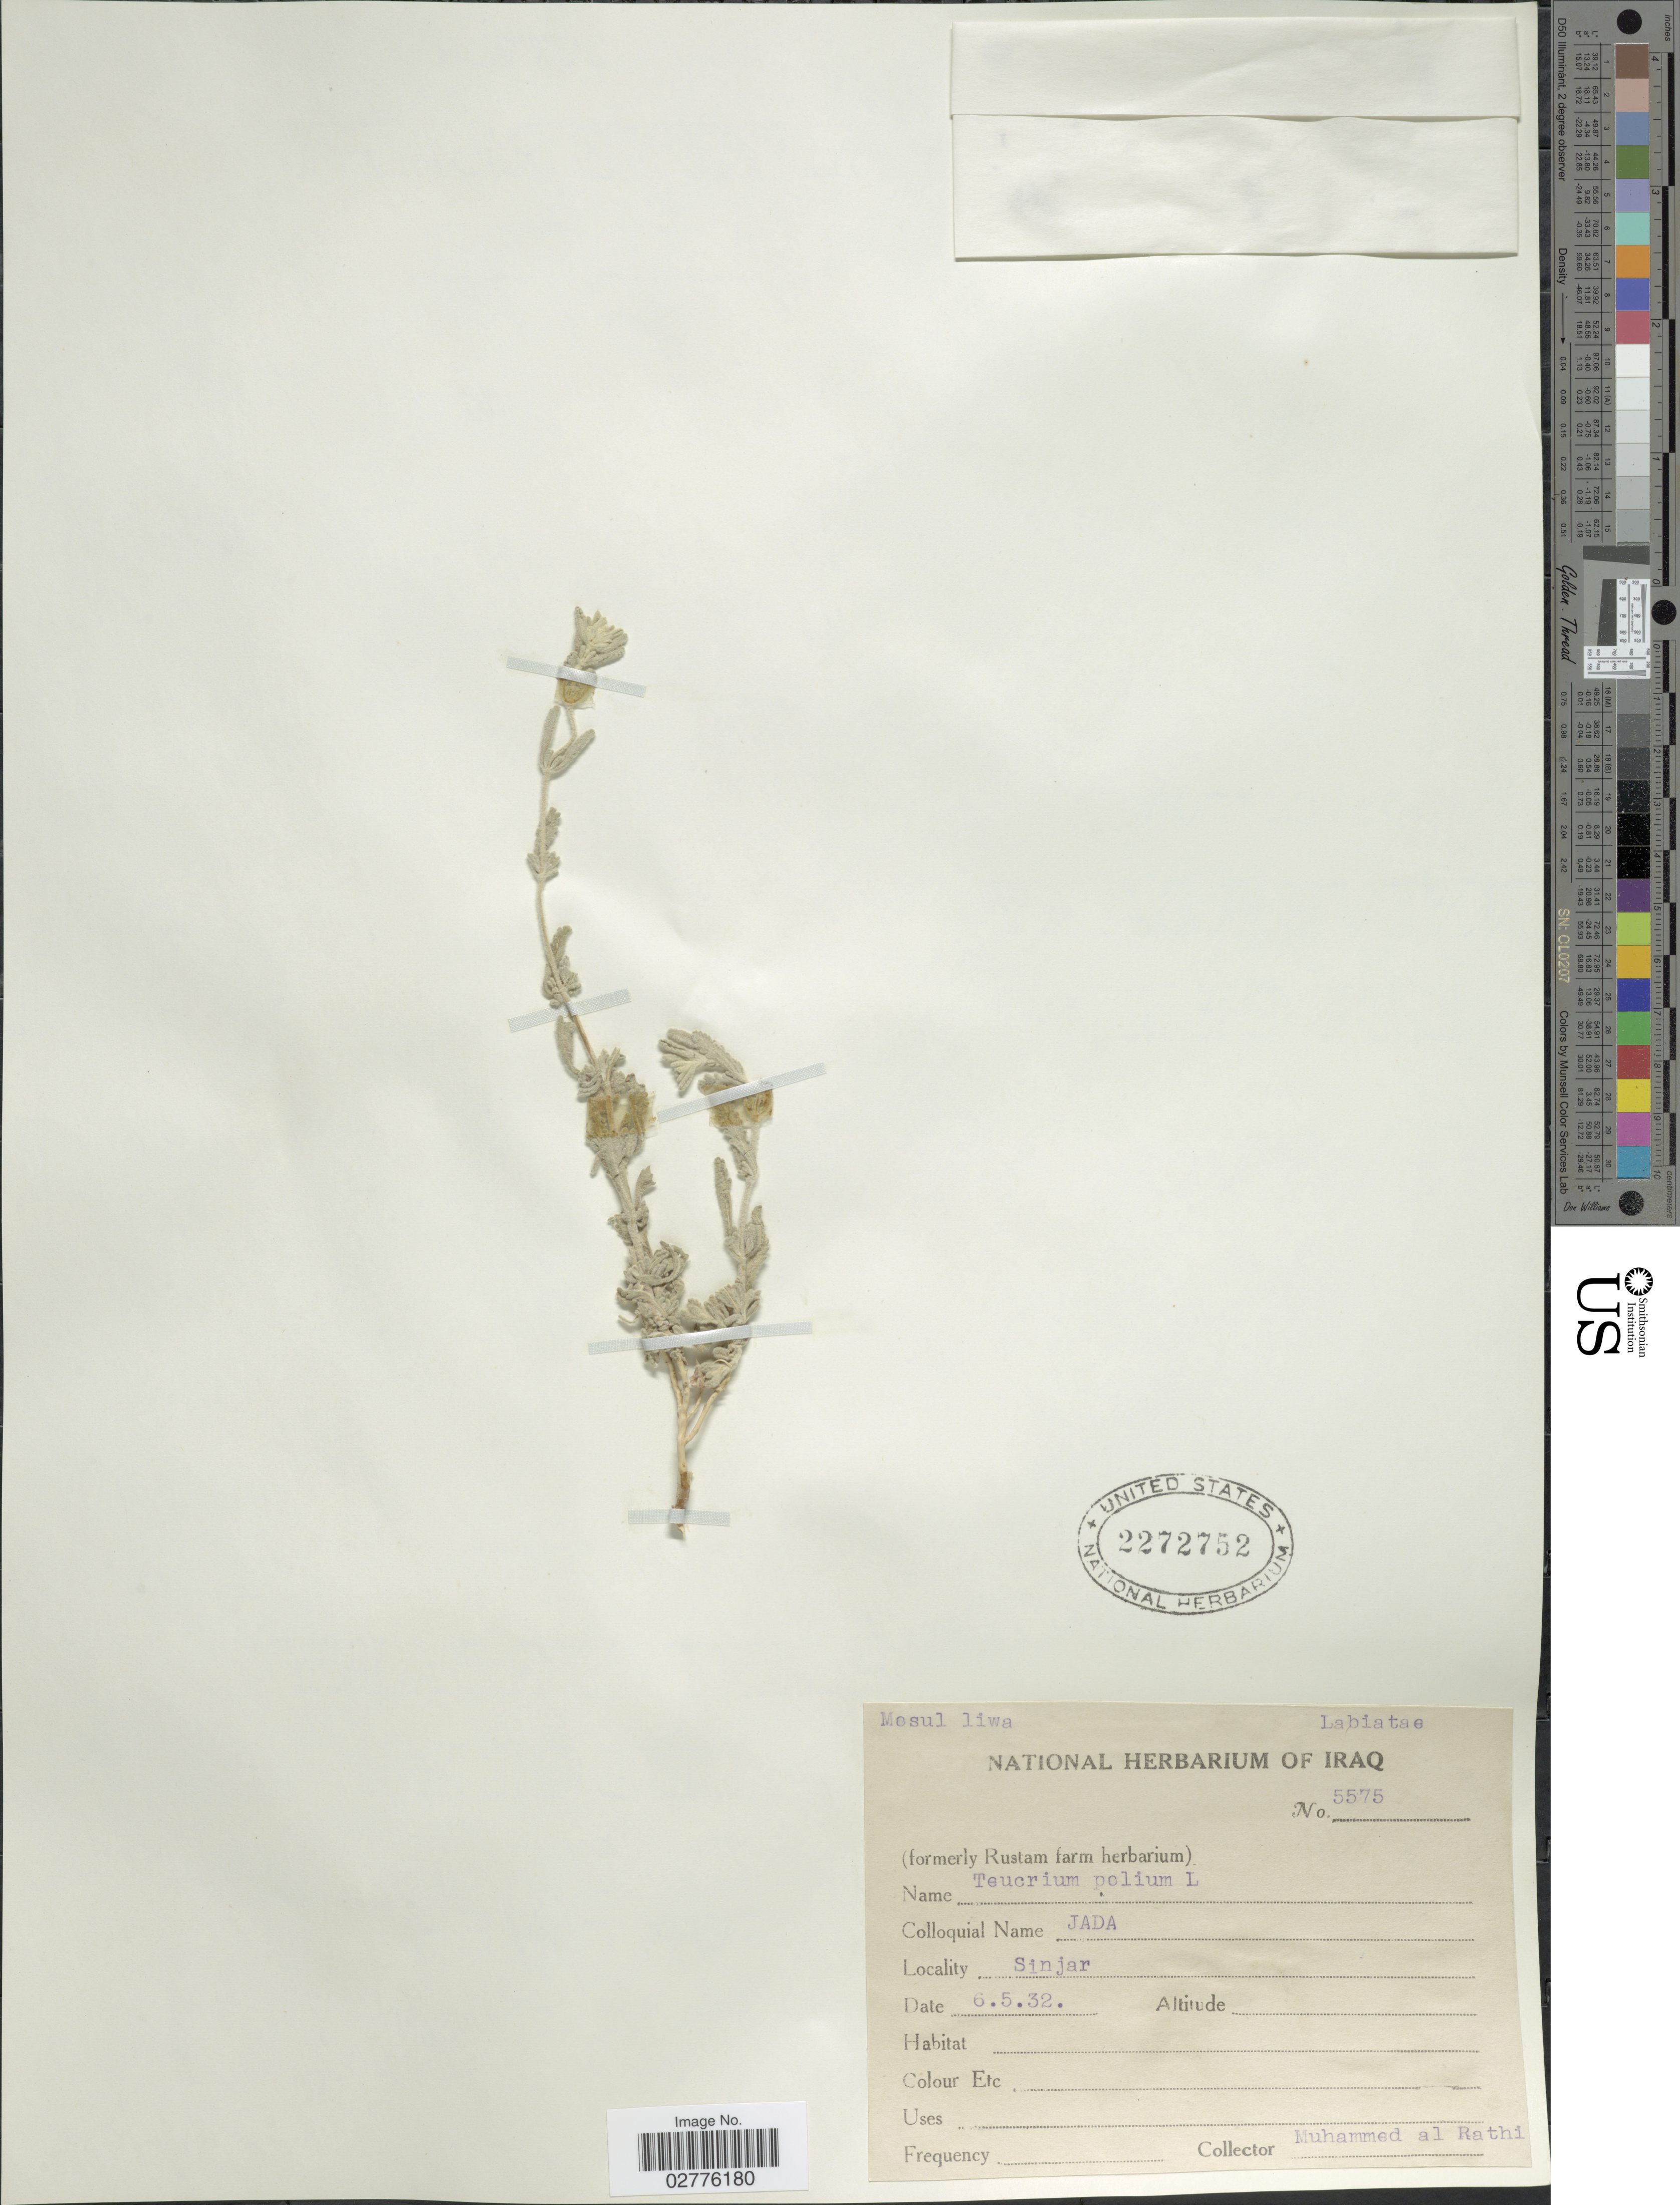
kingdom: Plantae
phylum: Tracheophyta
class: Magnoliopsida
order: Lamiales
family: Lamiaceae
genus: Teucrium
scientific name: Teucrium polium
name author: L.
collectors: M. Al Rathi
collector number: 5575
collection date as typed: Transcribed d/m/y: 6/5/32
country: Iraq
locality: Sinjar, Mosul liwa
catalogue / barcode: US 2272752